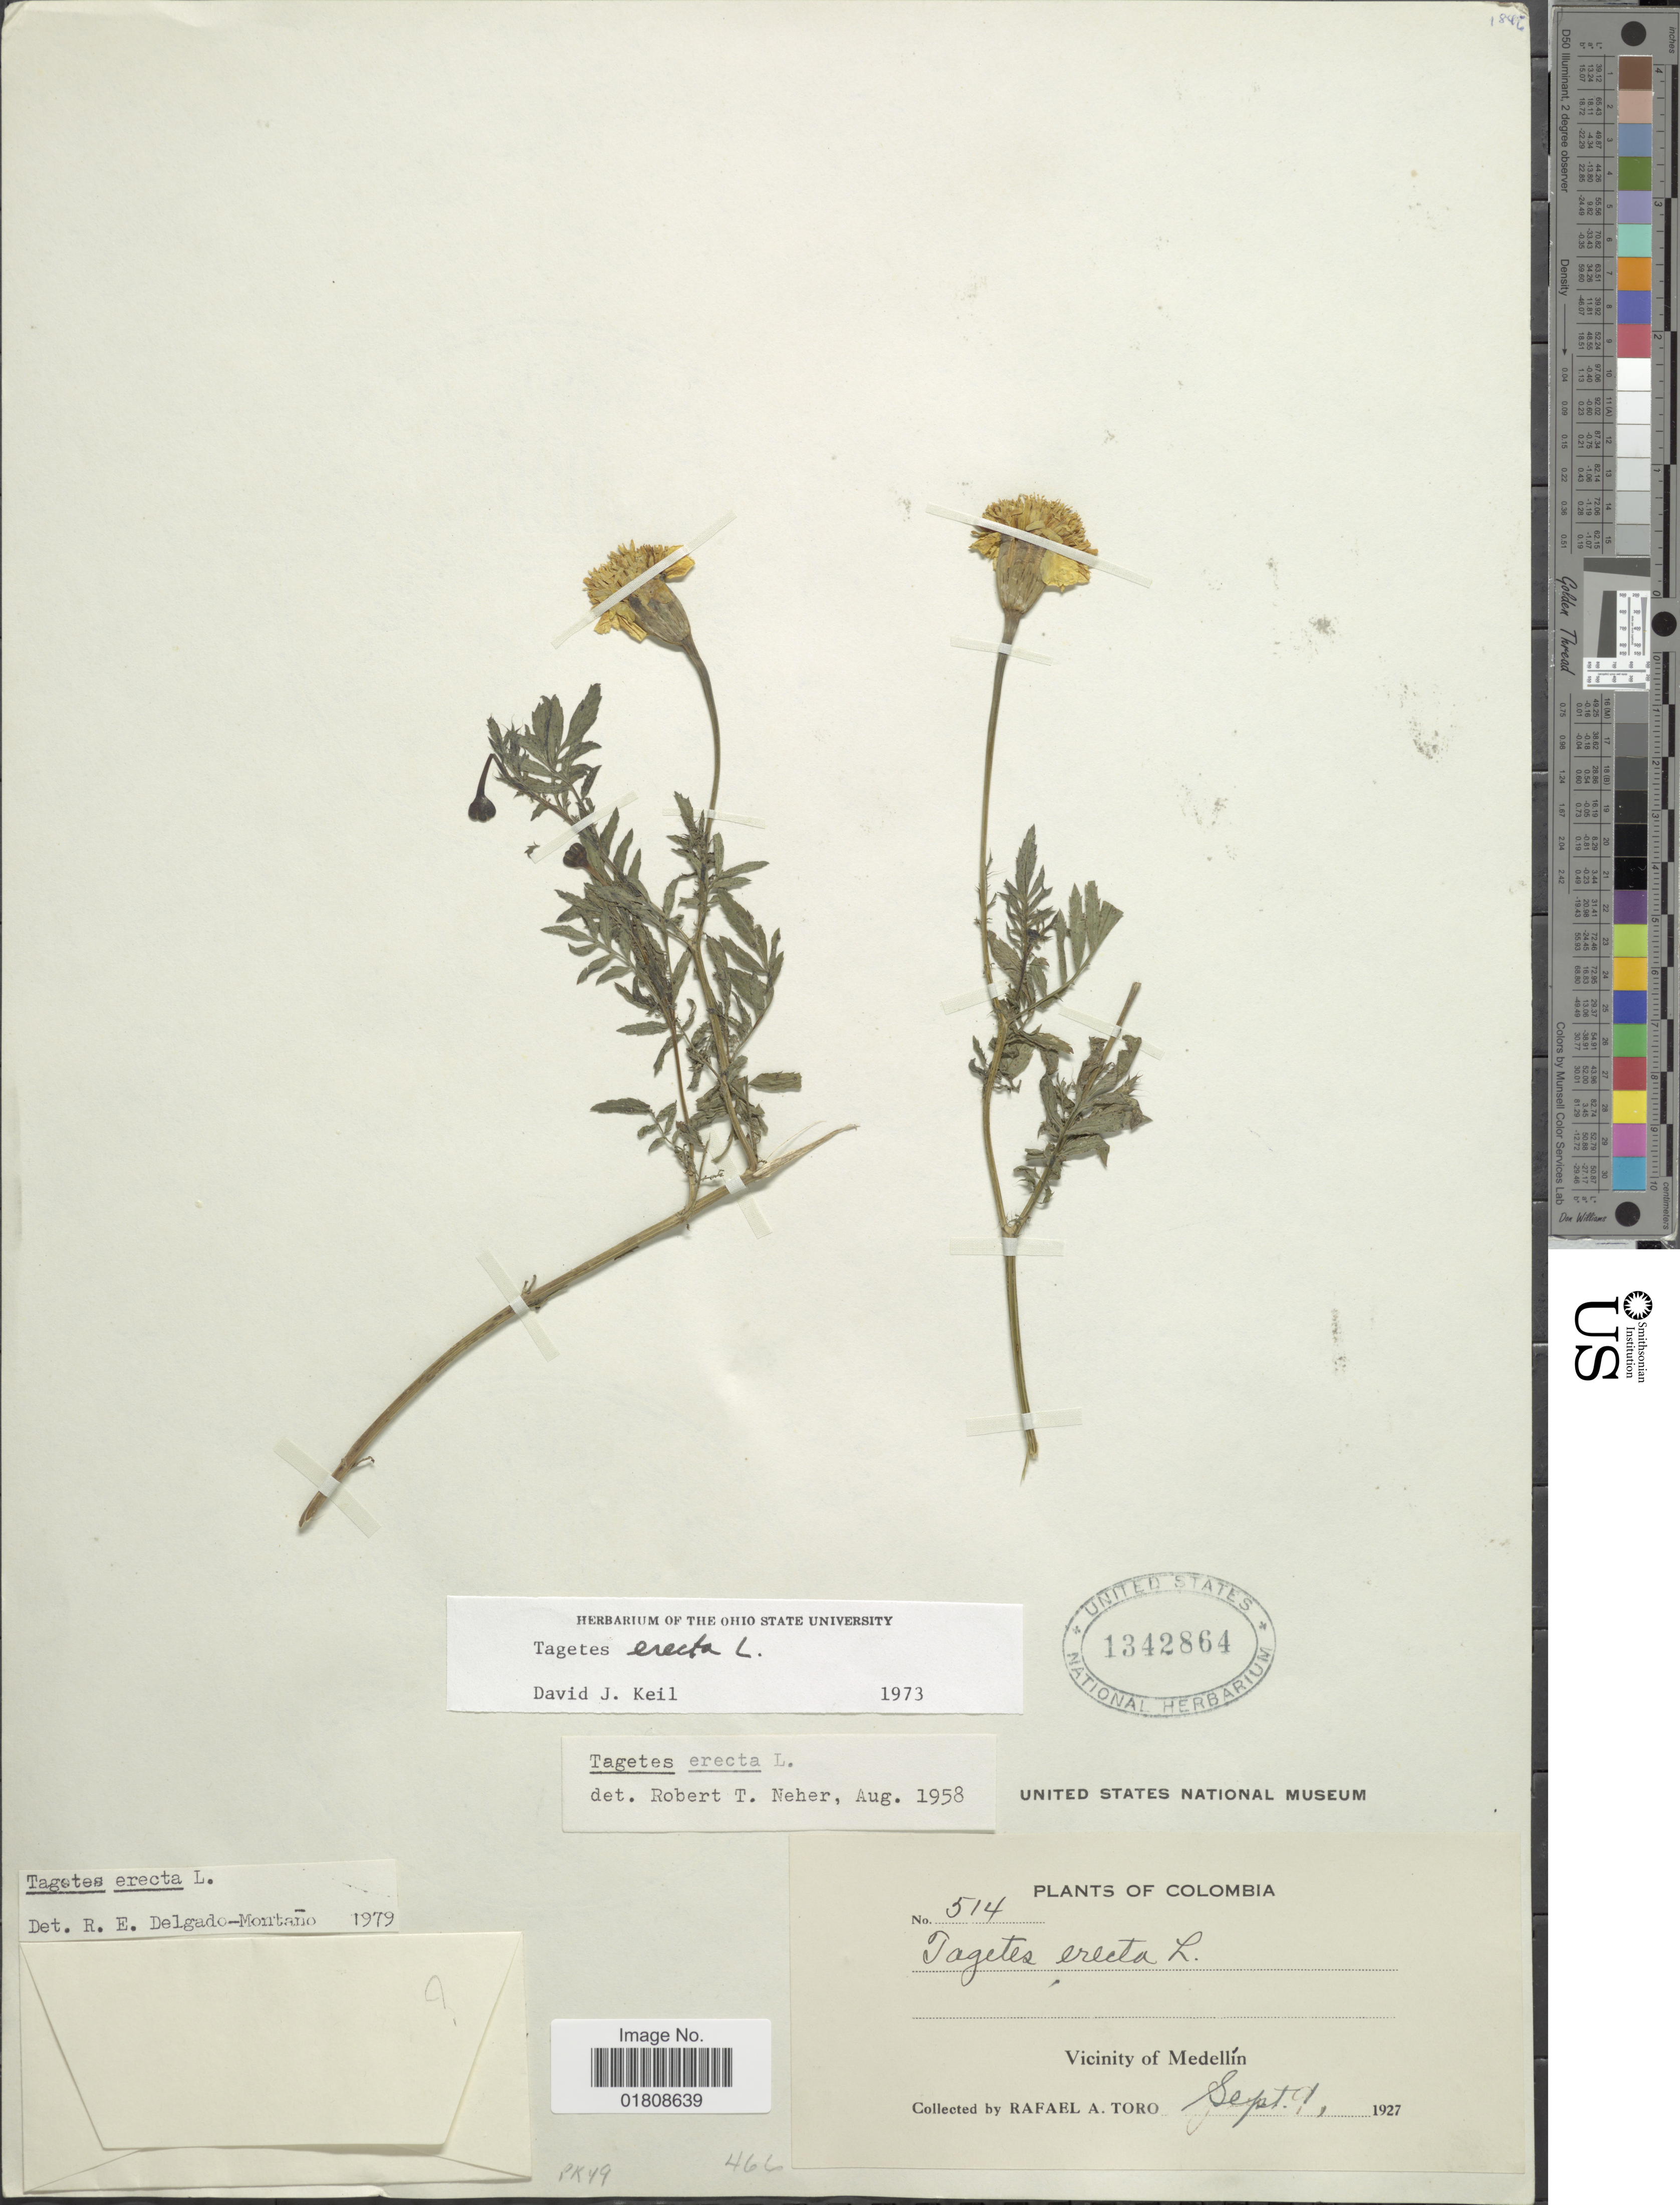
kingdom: Plantae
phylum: Tracheophyta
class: Magnoliopsida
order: Asterales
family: Asteraceae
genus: Tagetes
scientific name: Tagetes erecta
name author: L.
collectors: R. A. Toro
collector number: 514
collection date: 1927-09-01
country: Colombia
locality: Vicinity of Medellin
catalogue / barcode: US 1342864